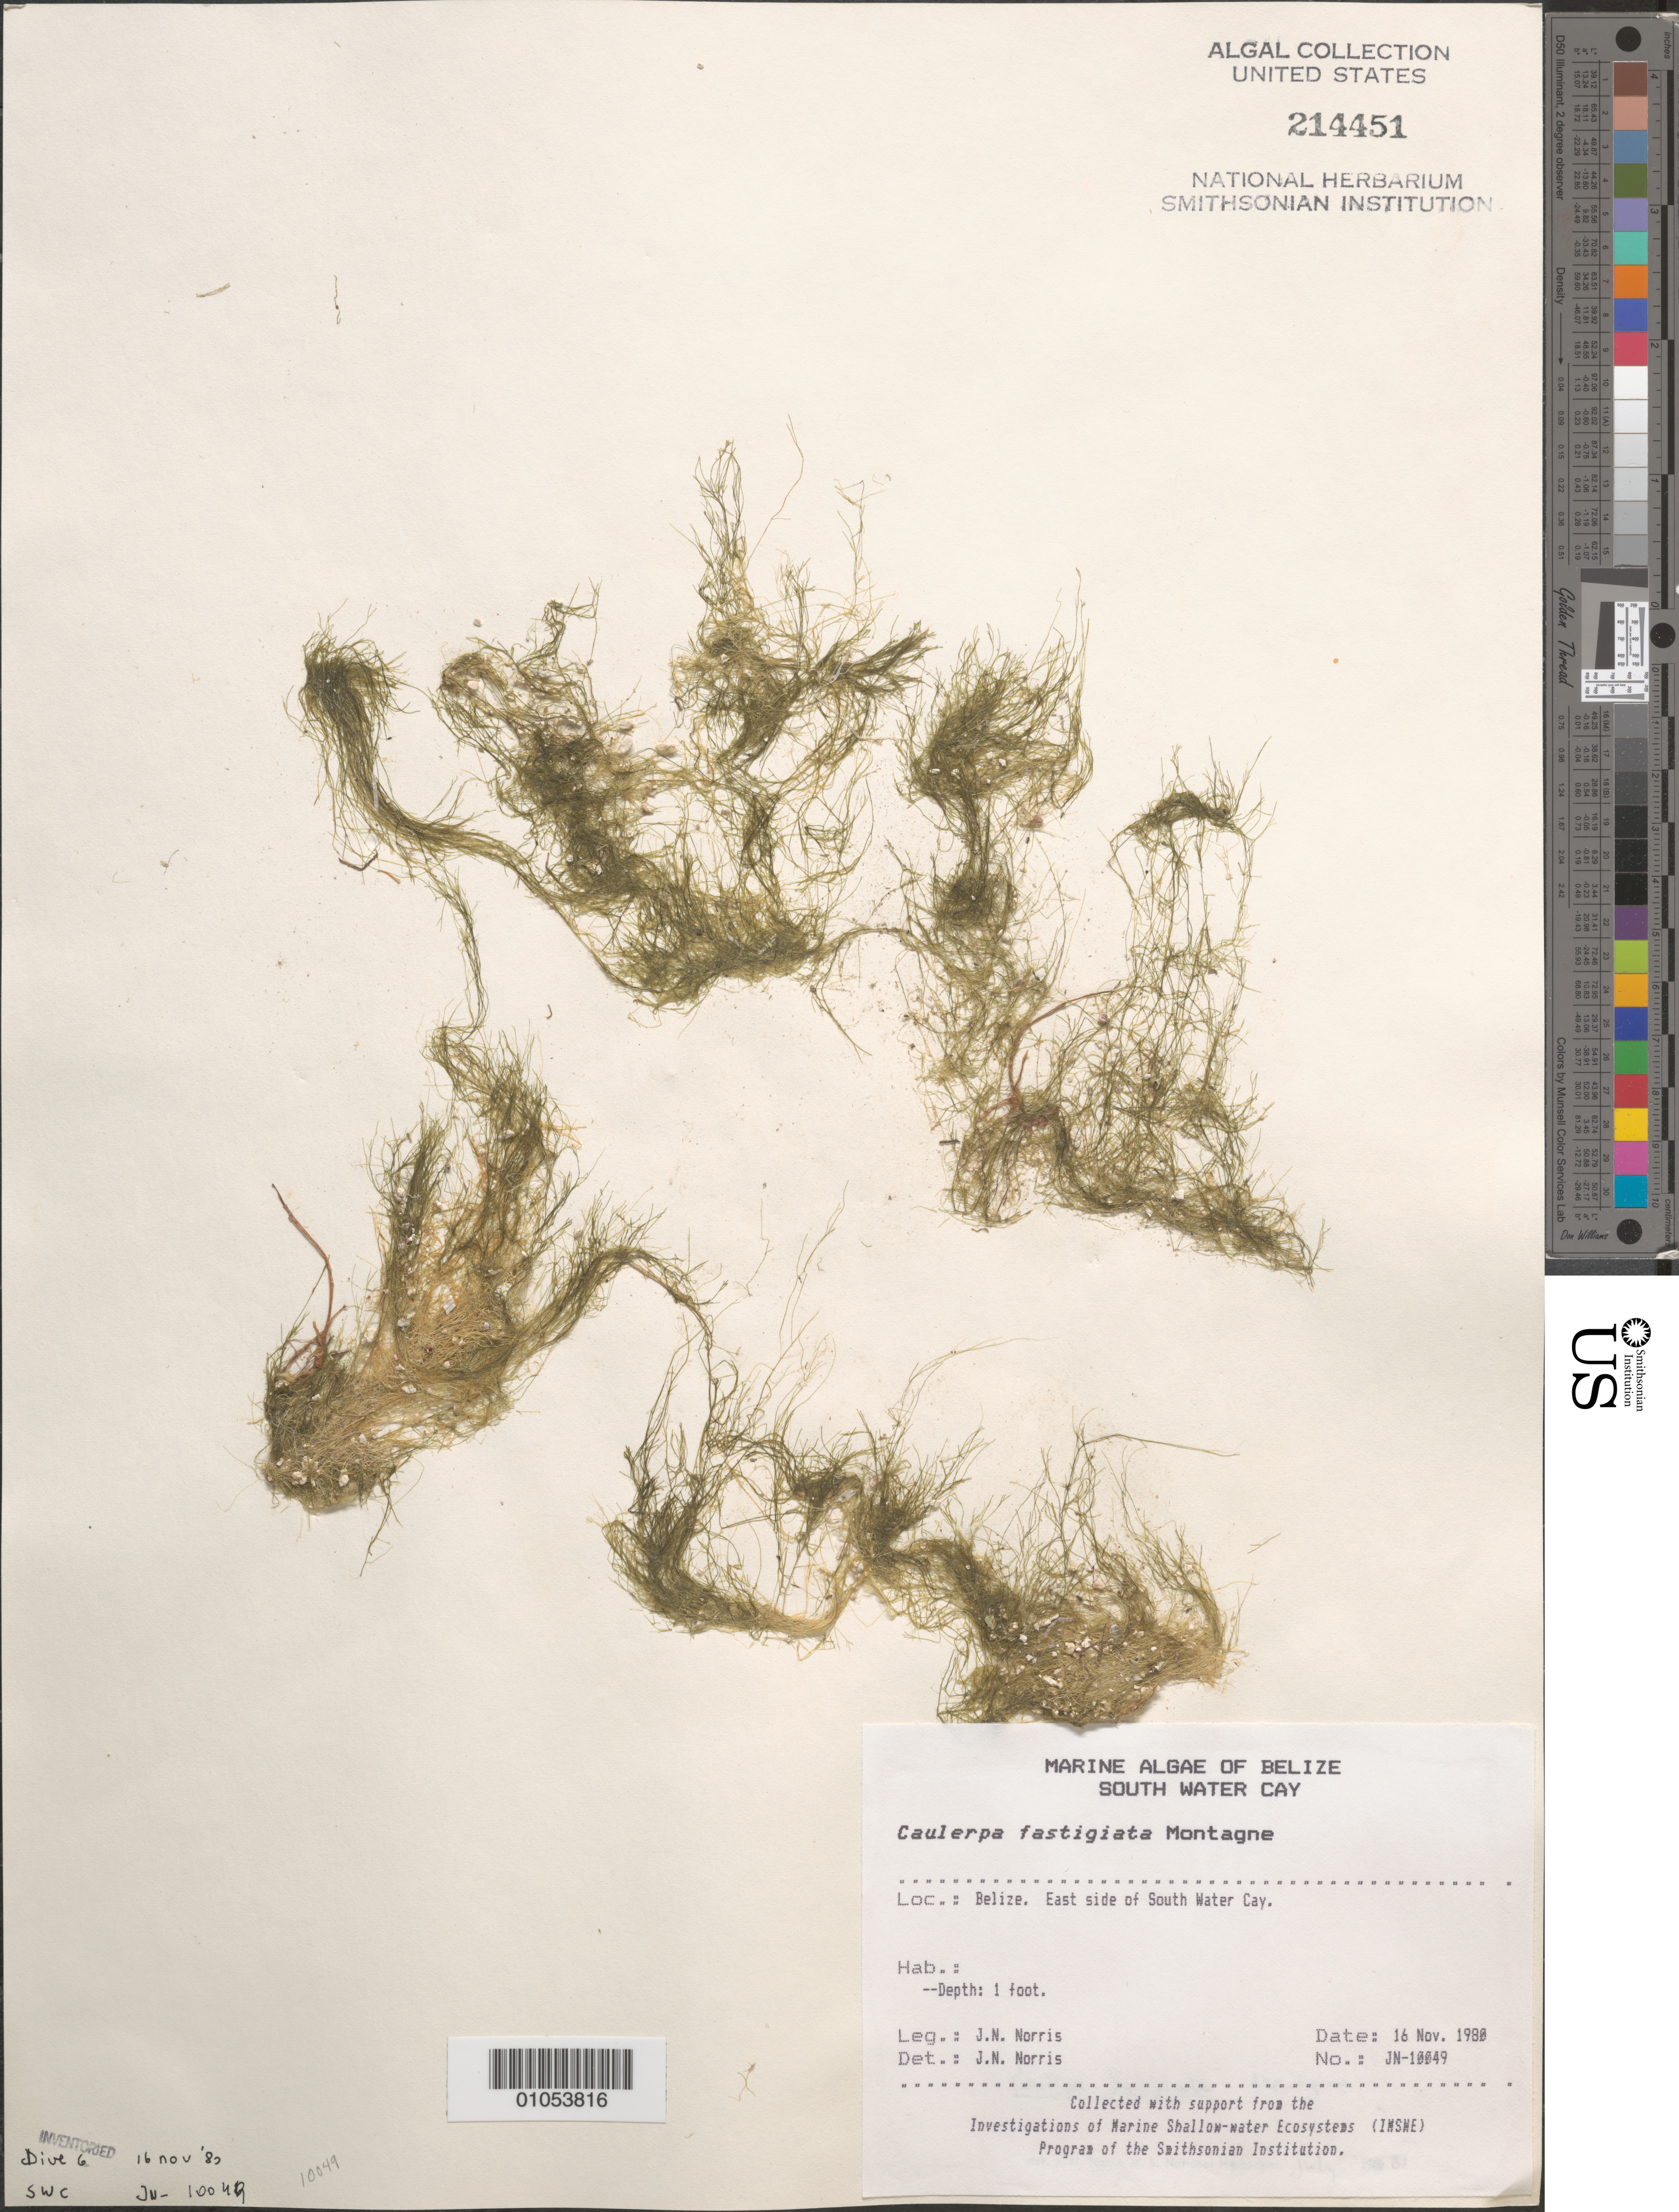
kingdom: Plantae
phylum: Chlorophyta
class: Ulvophyceae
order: Bryopsidales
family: Caulerpaceae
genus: Caulerpa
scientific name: Caulerpa fastigiata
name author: Mont.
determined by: Norris, James N.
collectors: J. N. Norris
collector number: JN-10049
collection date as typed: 16 Nov 1980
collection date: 1980-11-16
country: Belize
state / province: Stann Creek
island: South Water Cay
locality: East side of South Water Cay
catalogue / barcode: US 214451